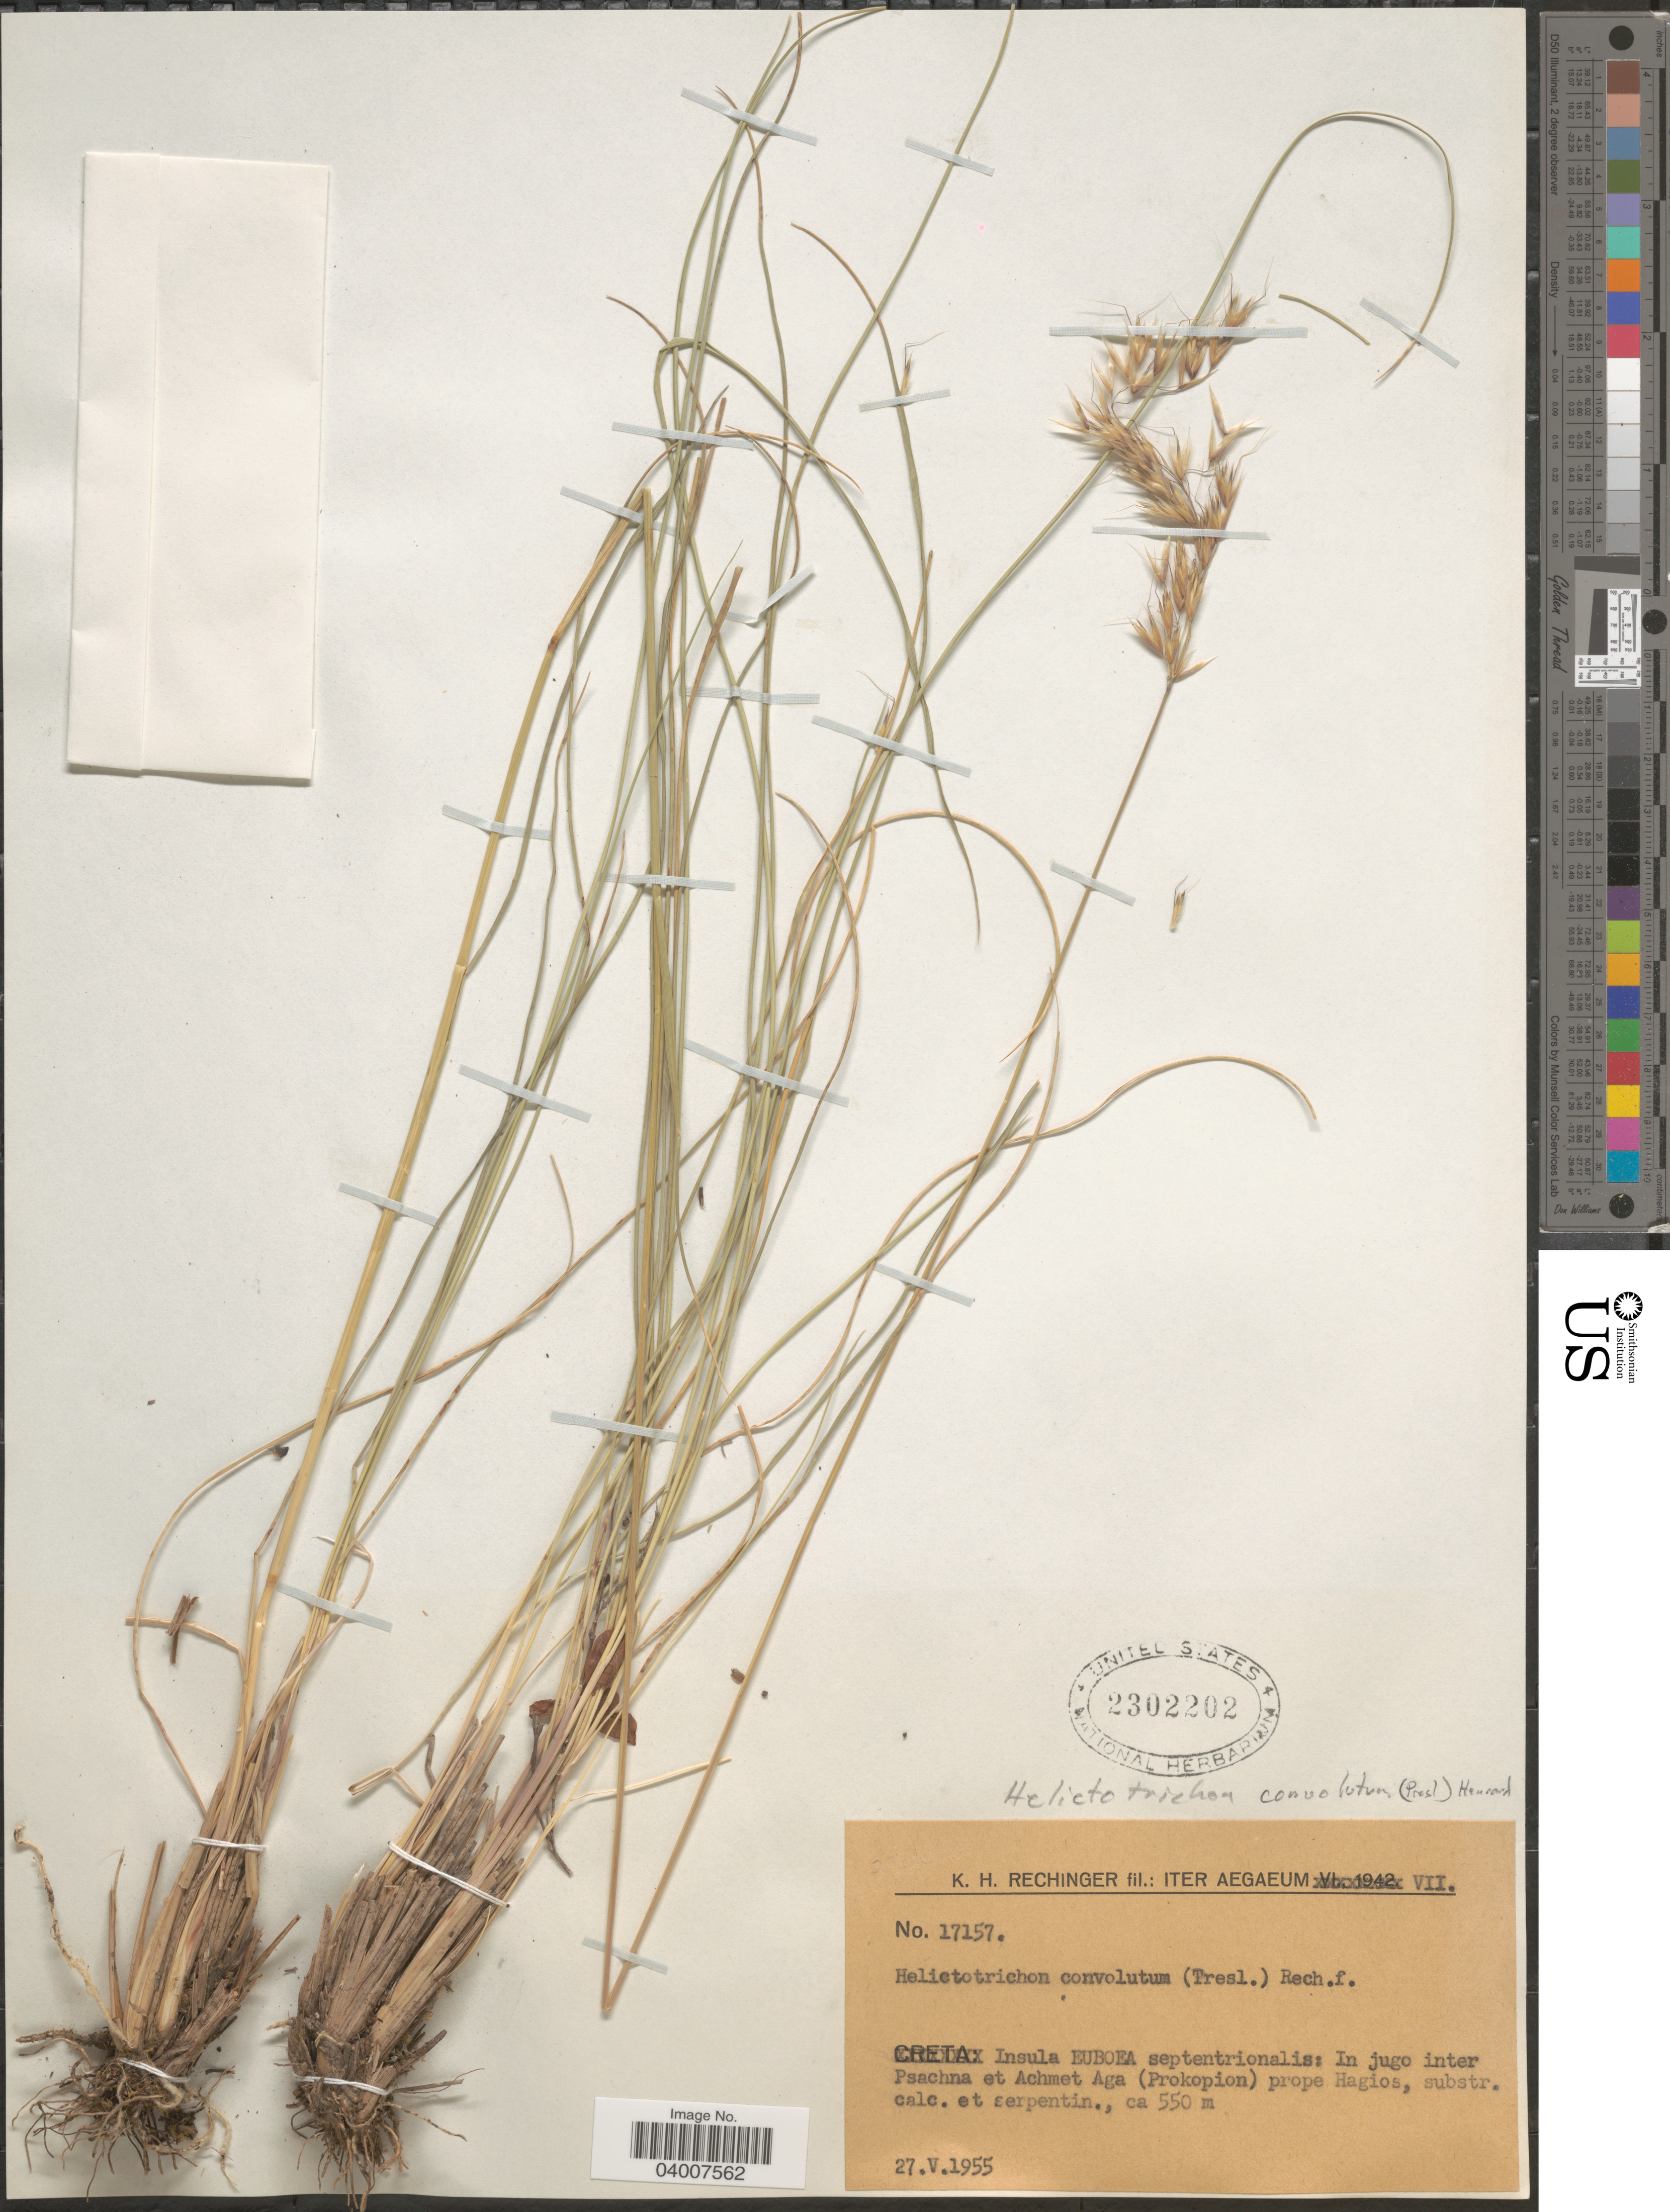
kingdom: Plantae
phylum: Tracheophyta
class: Liliopsida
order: Poales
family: Poaceae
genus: Helictotrichon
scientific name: Helictotrichon convolutum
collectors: K. H. Rechinger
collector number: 17157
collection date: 1955-05-27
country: Greece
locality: Insula Euboea septentrionalis: In jugo inter Psachna et Achmet Aga (Prokopion) prope Hagios, substr. calc. et serpentin.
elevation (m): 550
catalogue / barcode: US 2302202